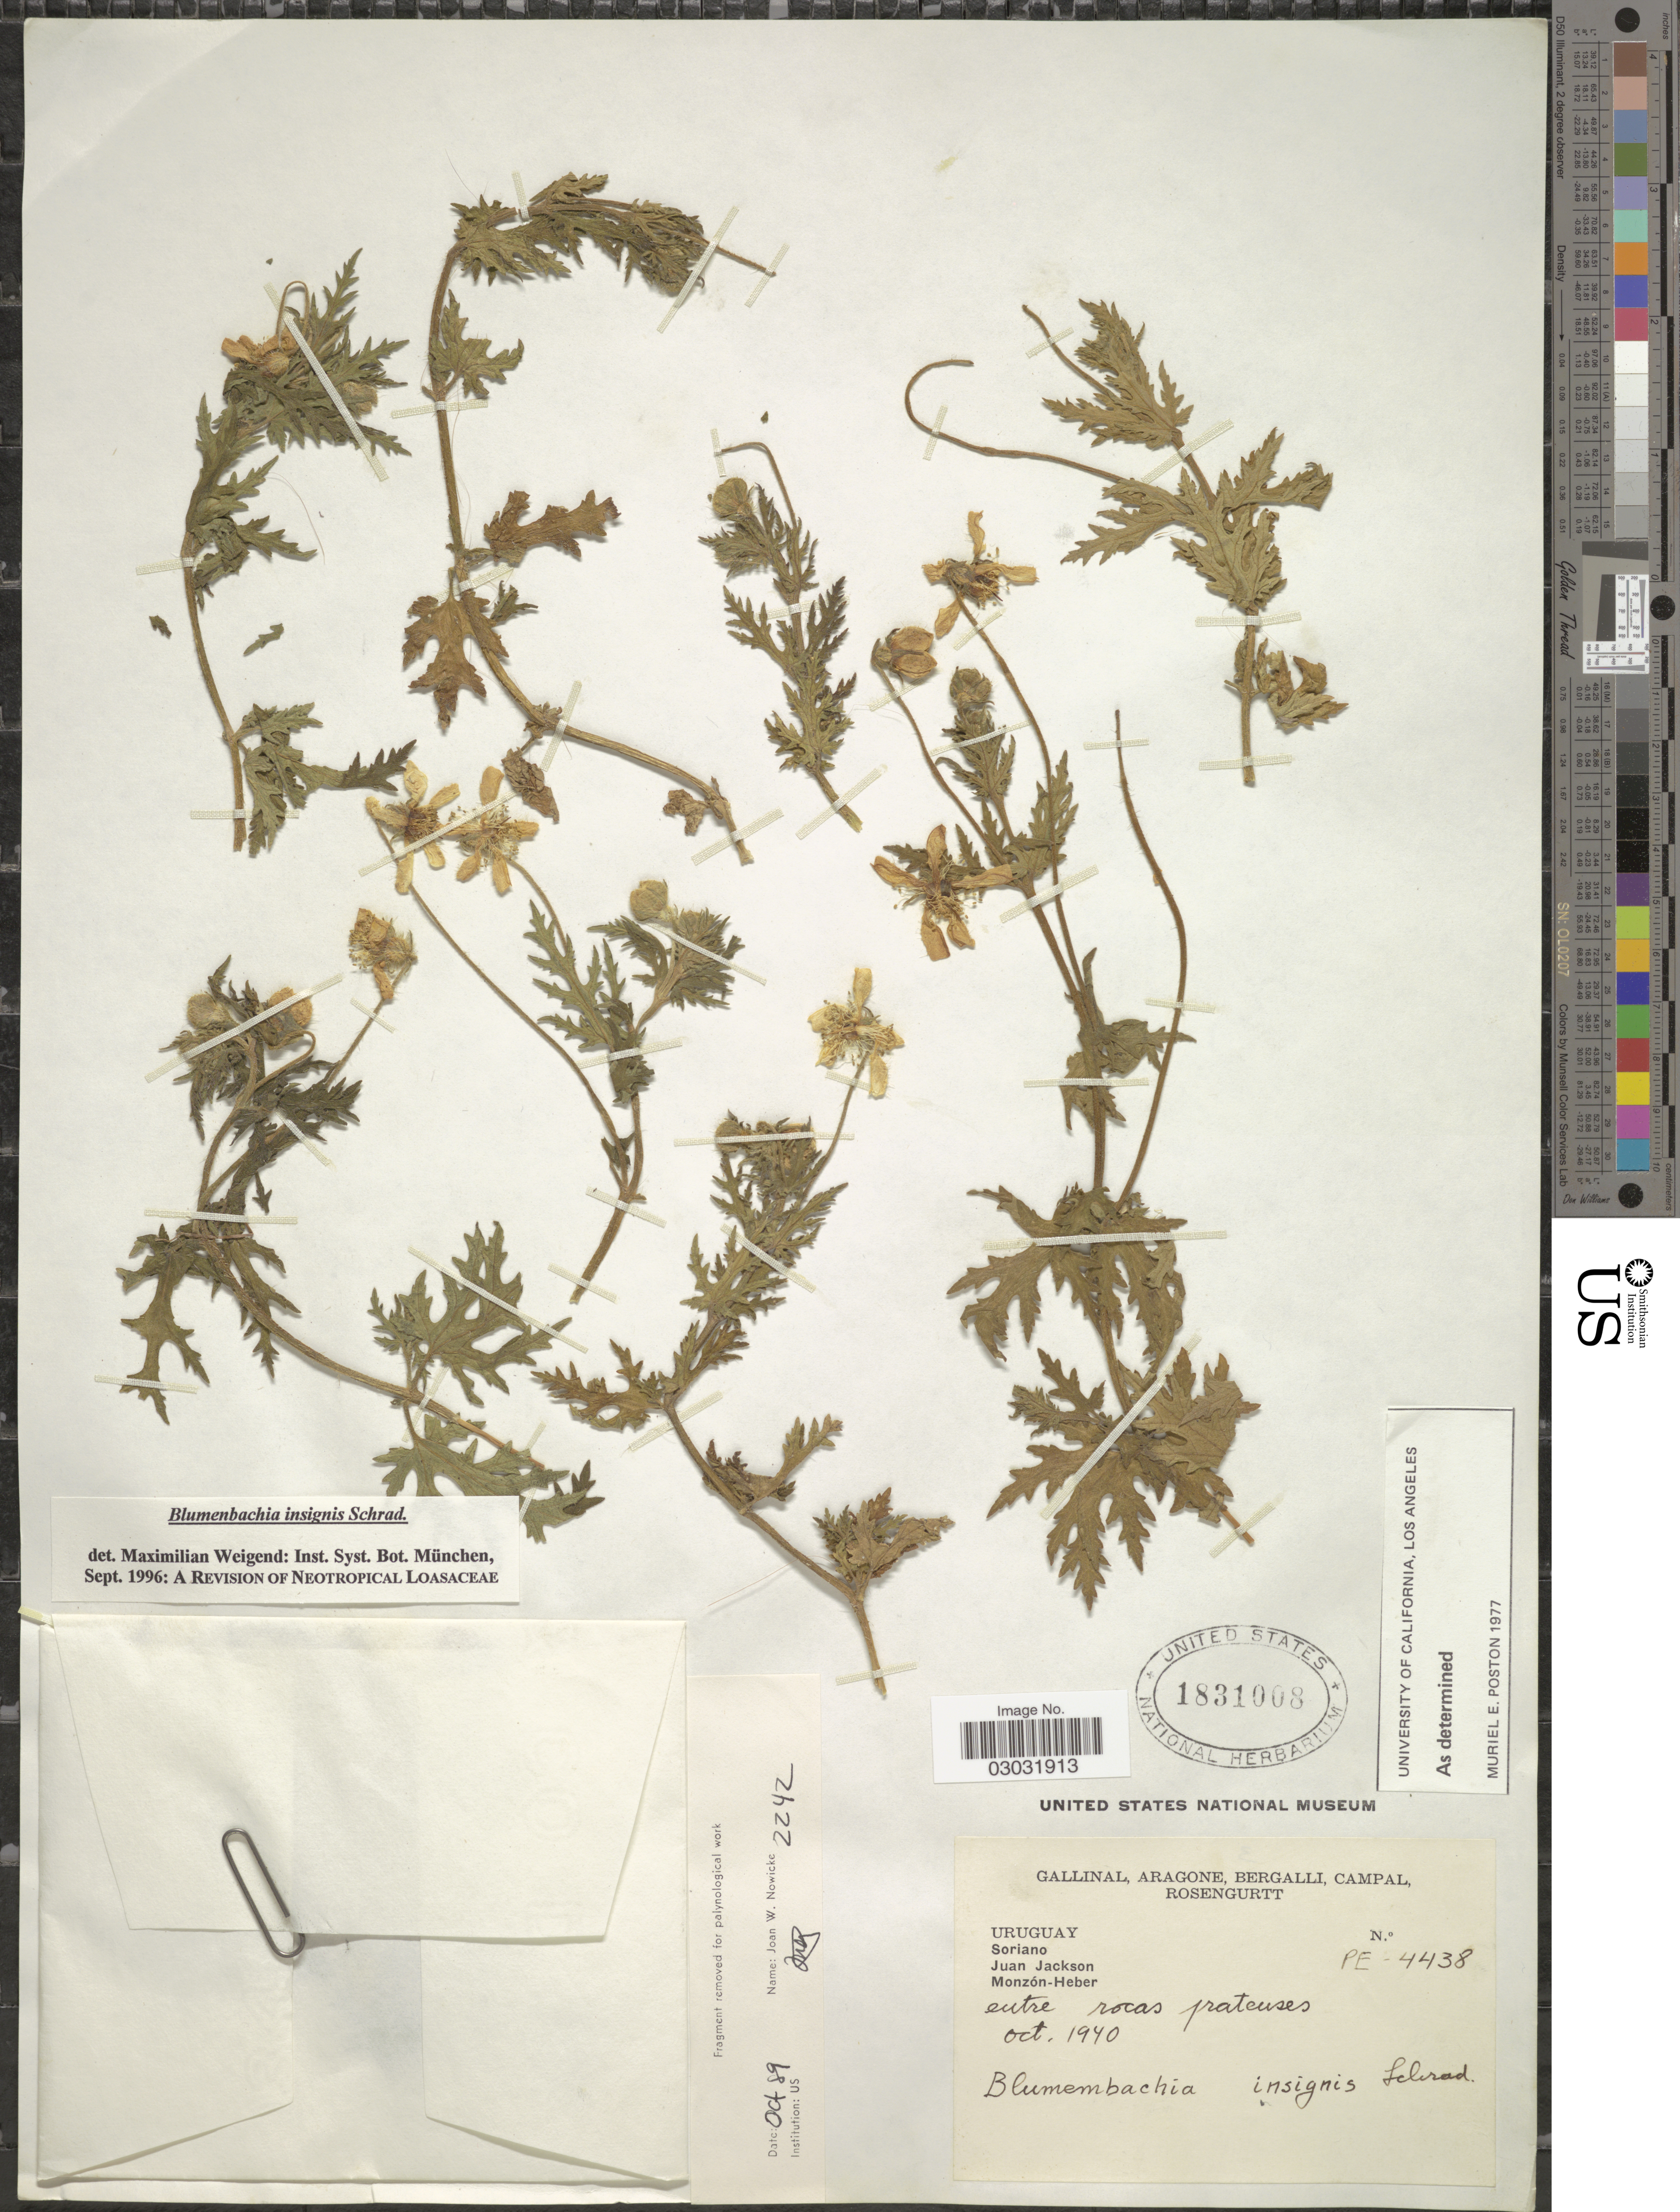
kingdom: Plantae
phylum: Tracheophyta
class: Magnoliopsida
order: Cornales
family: Loasaceae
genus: Blumenbachia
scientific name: Blumenbachia insignis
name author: Schrad.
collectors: -. Gallinal, -- Aragone, -- Bergalli, -- Campal & Rosengurtt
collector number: PE-4438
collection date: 1940-10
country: Uruguay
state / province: Soriano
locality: Juan Jackson. Monzón-Heber. Entre rocas pratenses.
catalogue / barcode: US 1831008